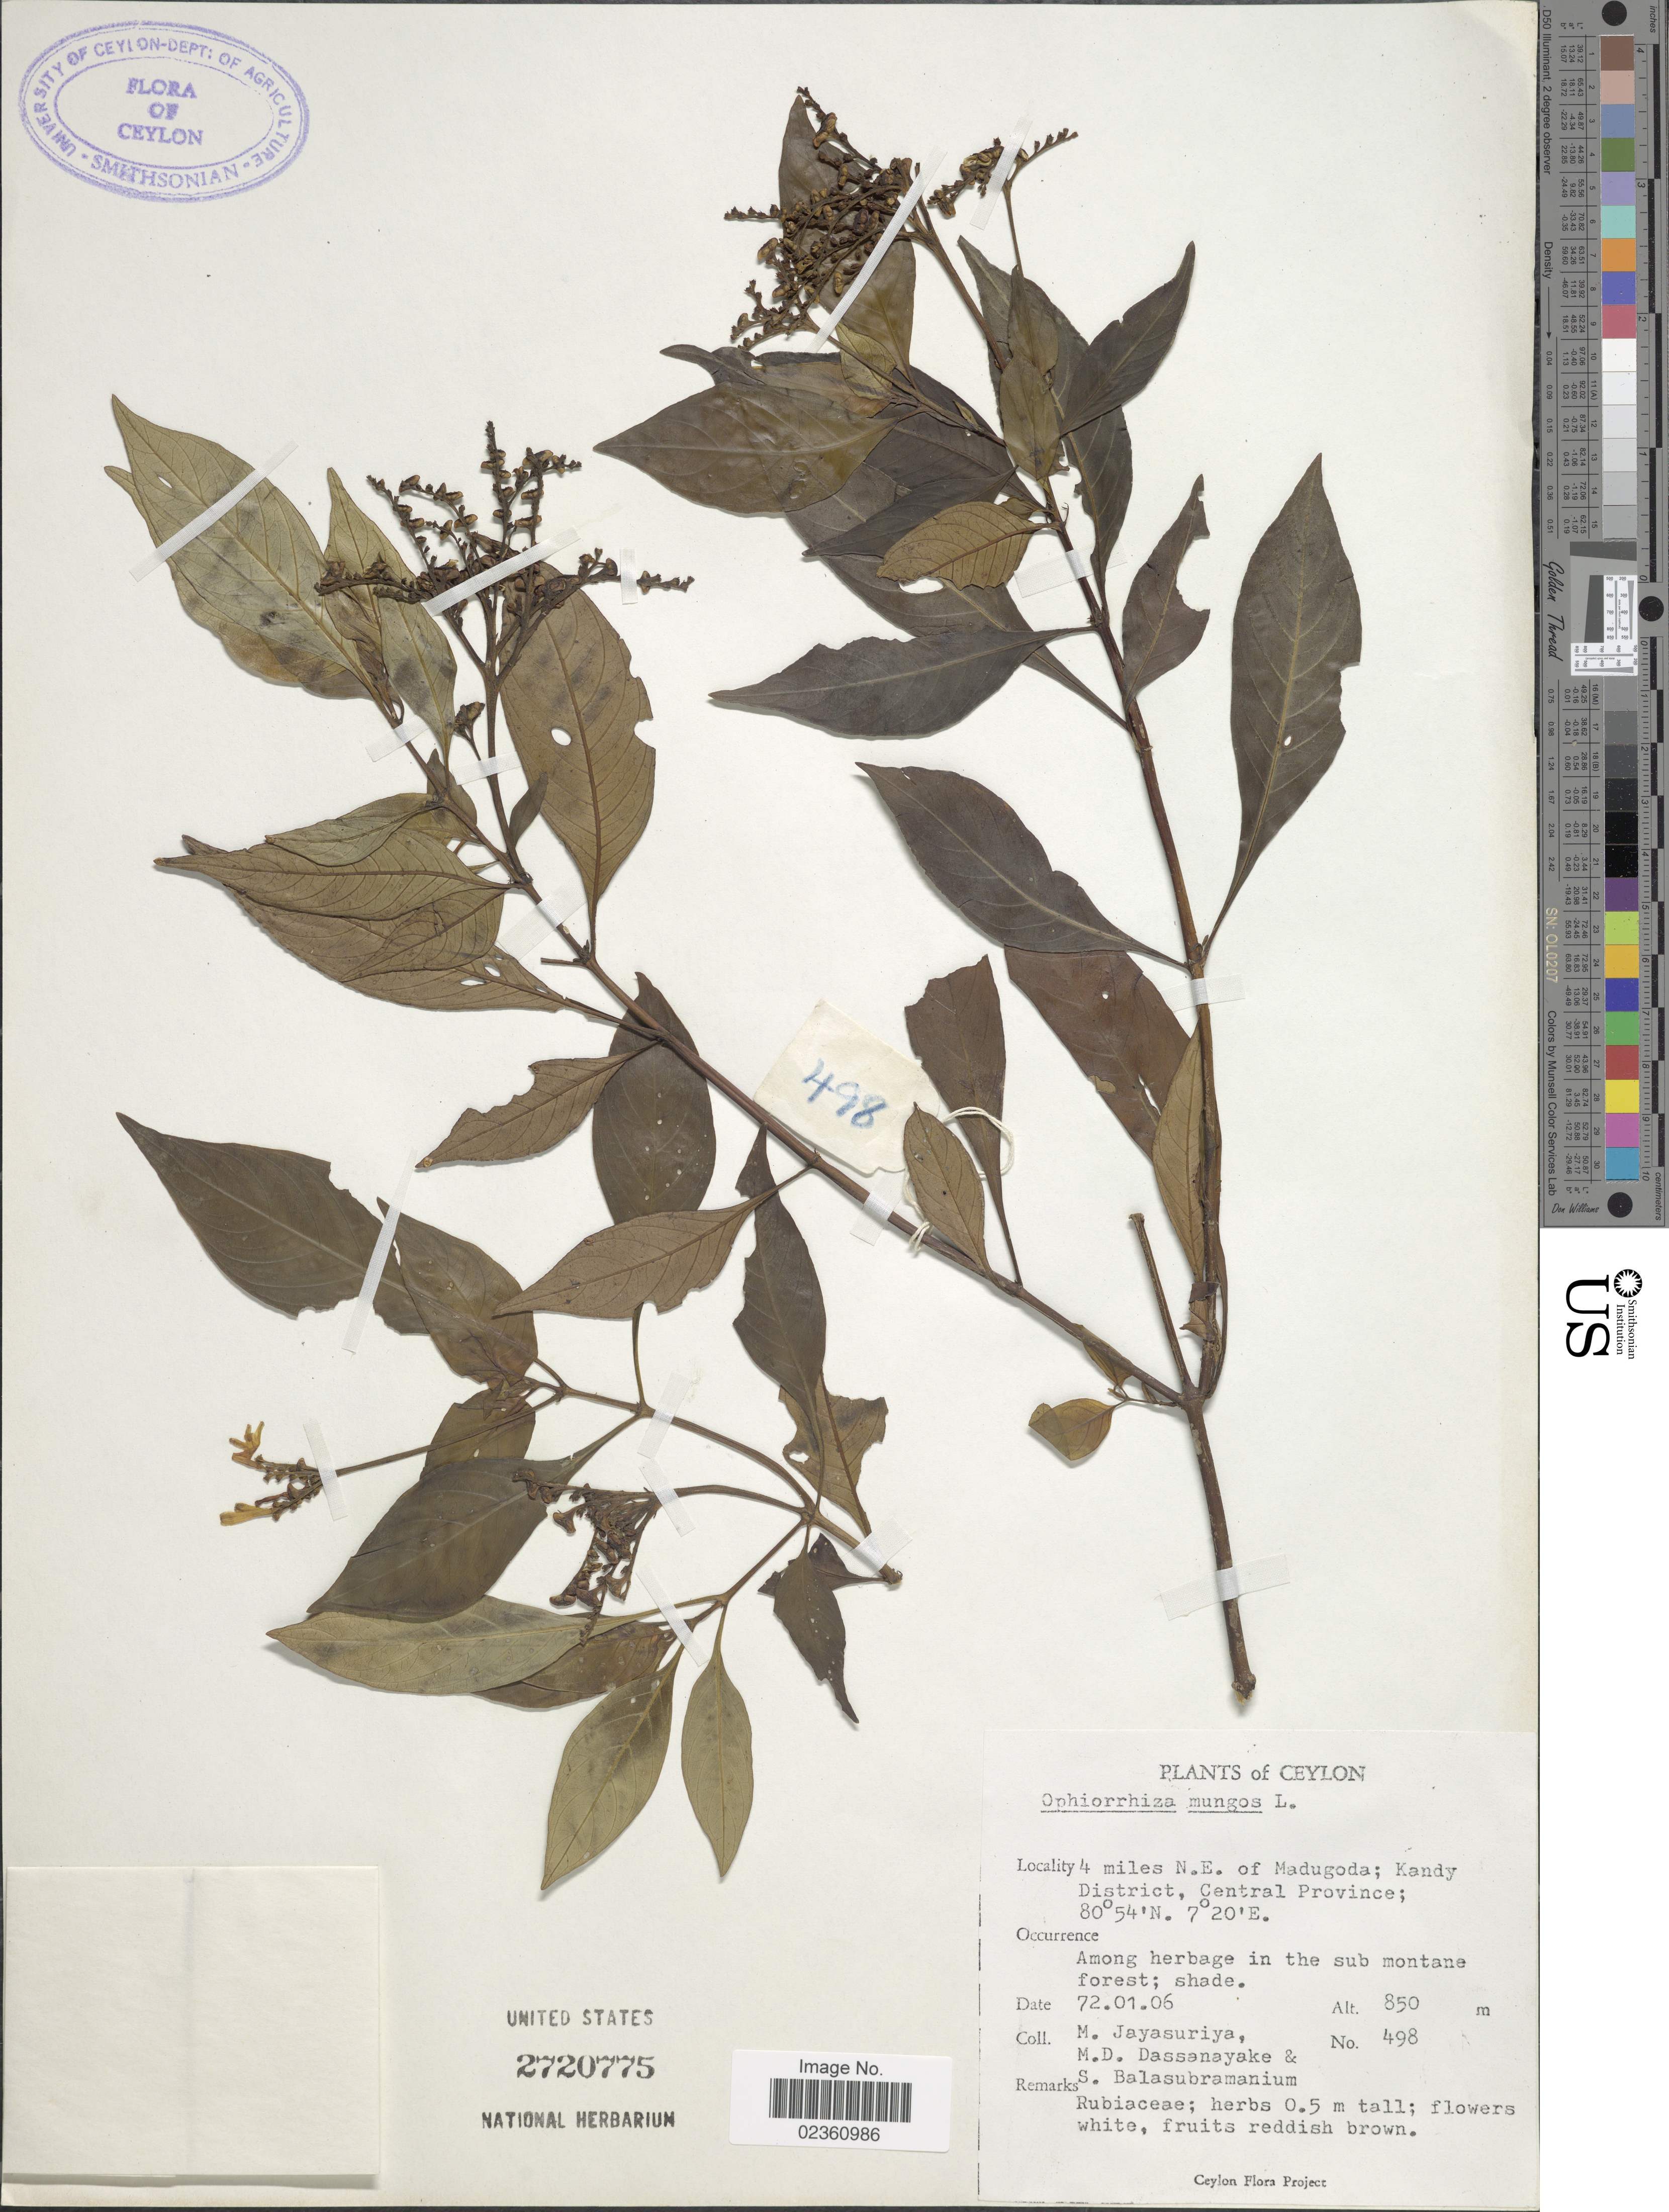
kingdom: Plantae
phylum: Tracheophyta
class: Magnoliopsida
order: Gentianales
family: Rubiaceae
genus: Ophiorrhiza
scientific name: Ophiorrhiza mungos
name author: L.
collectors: M. Jayasuriya & M. D. Dassanayake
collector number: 498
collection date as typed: Transcribed d/m/y: 6/1/72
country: Sri Lanka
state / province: Central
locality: Ceylon, 4 miles N.E. of Madugoda; Kandy District, Among herbage in the sub montane forest; shade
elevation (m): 850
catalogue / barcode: US 2720775